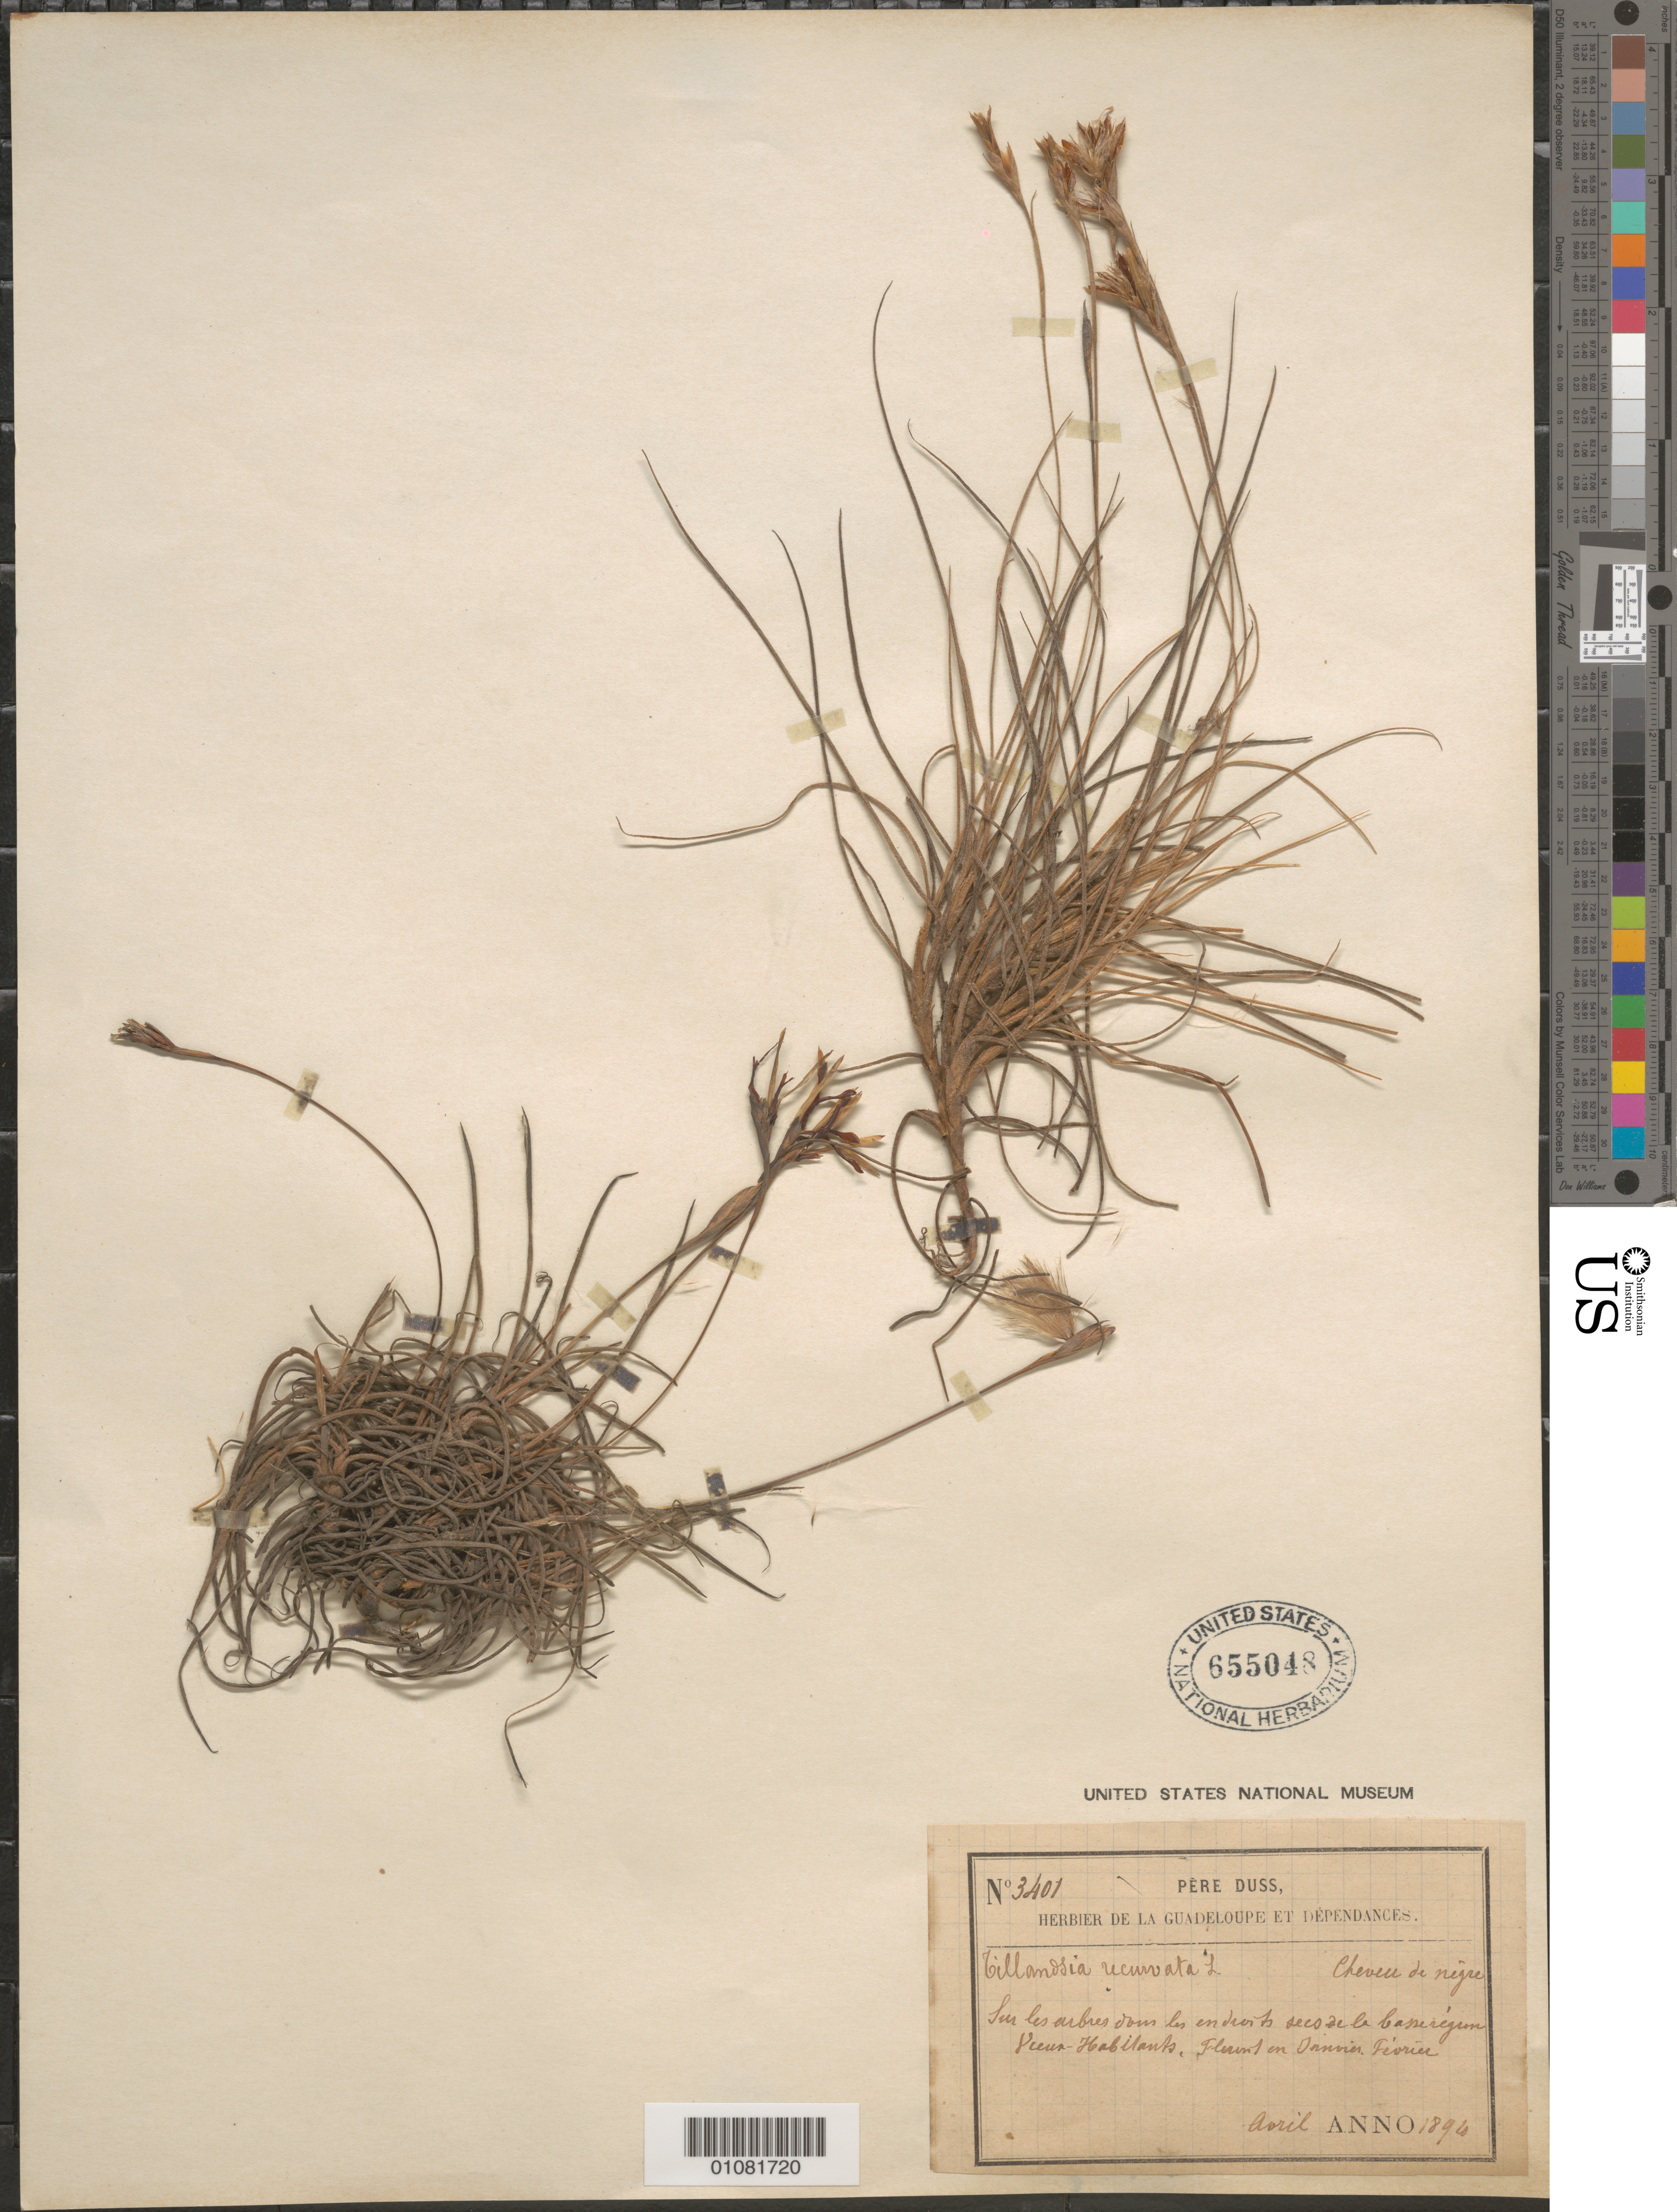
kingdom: Plantae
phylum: Tracheophyta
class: Liliopsida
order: Poales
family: Bromeliaceae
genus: Tillandsia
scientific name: Tillandsia recurvata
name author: L.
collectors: Père Duss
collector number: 3401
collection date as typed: Apr 1896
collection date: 1896-04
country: Guadeloupe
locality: Sur les arbres sous les endroits secs de la basse région, Vieux-Habitants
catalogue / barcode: US 655048